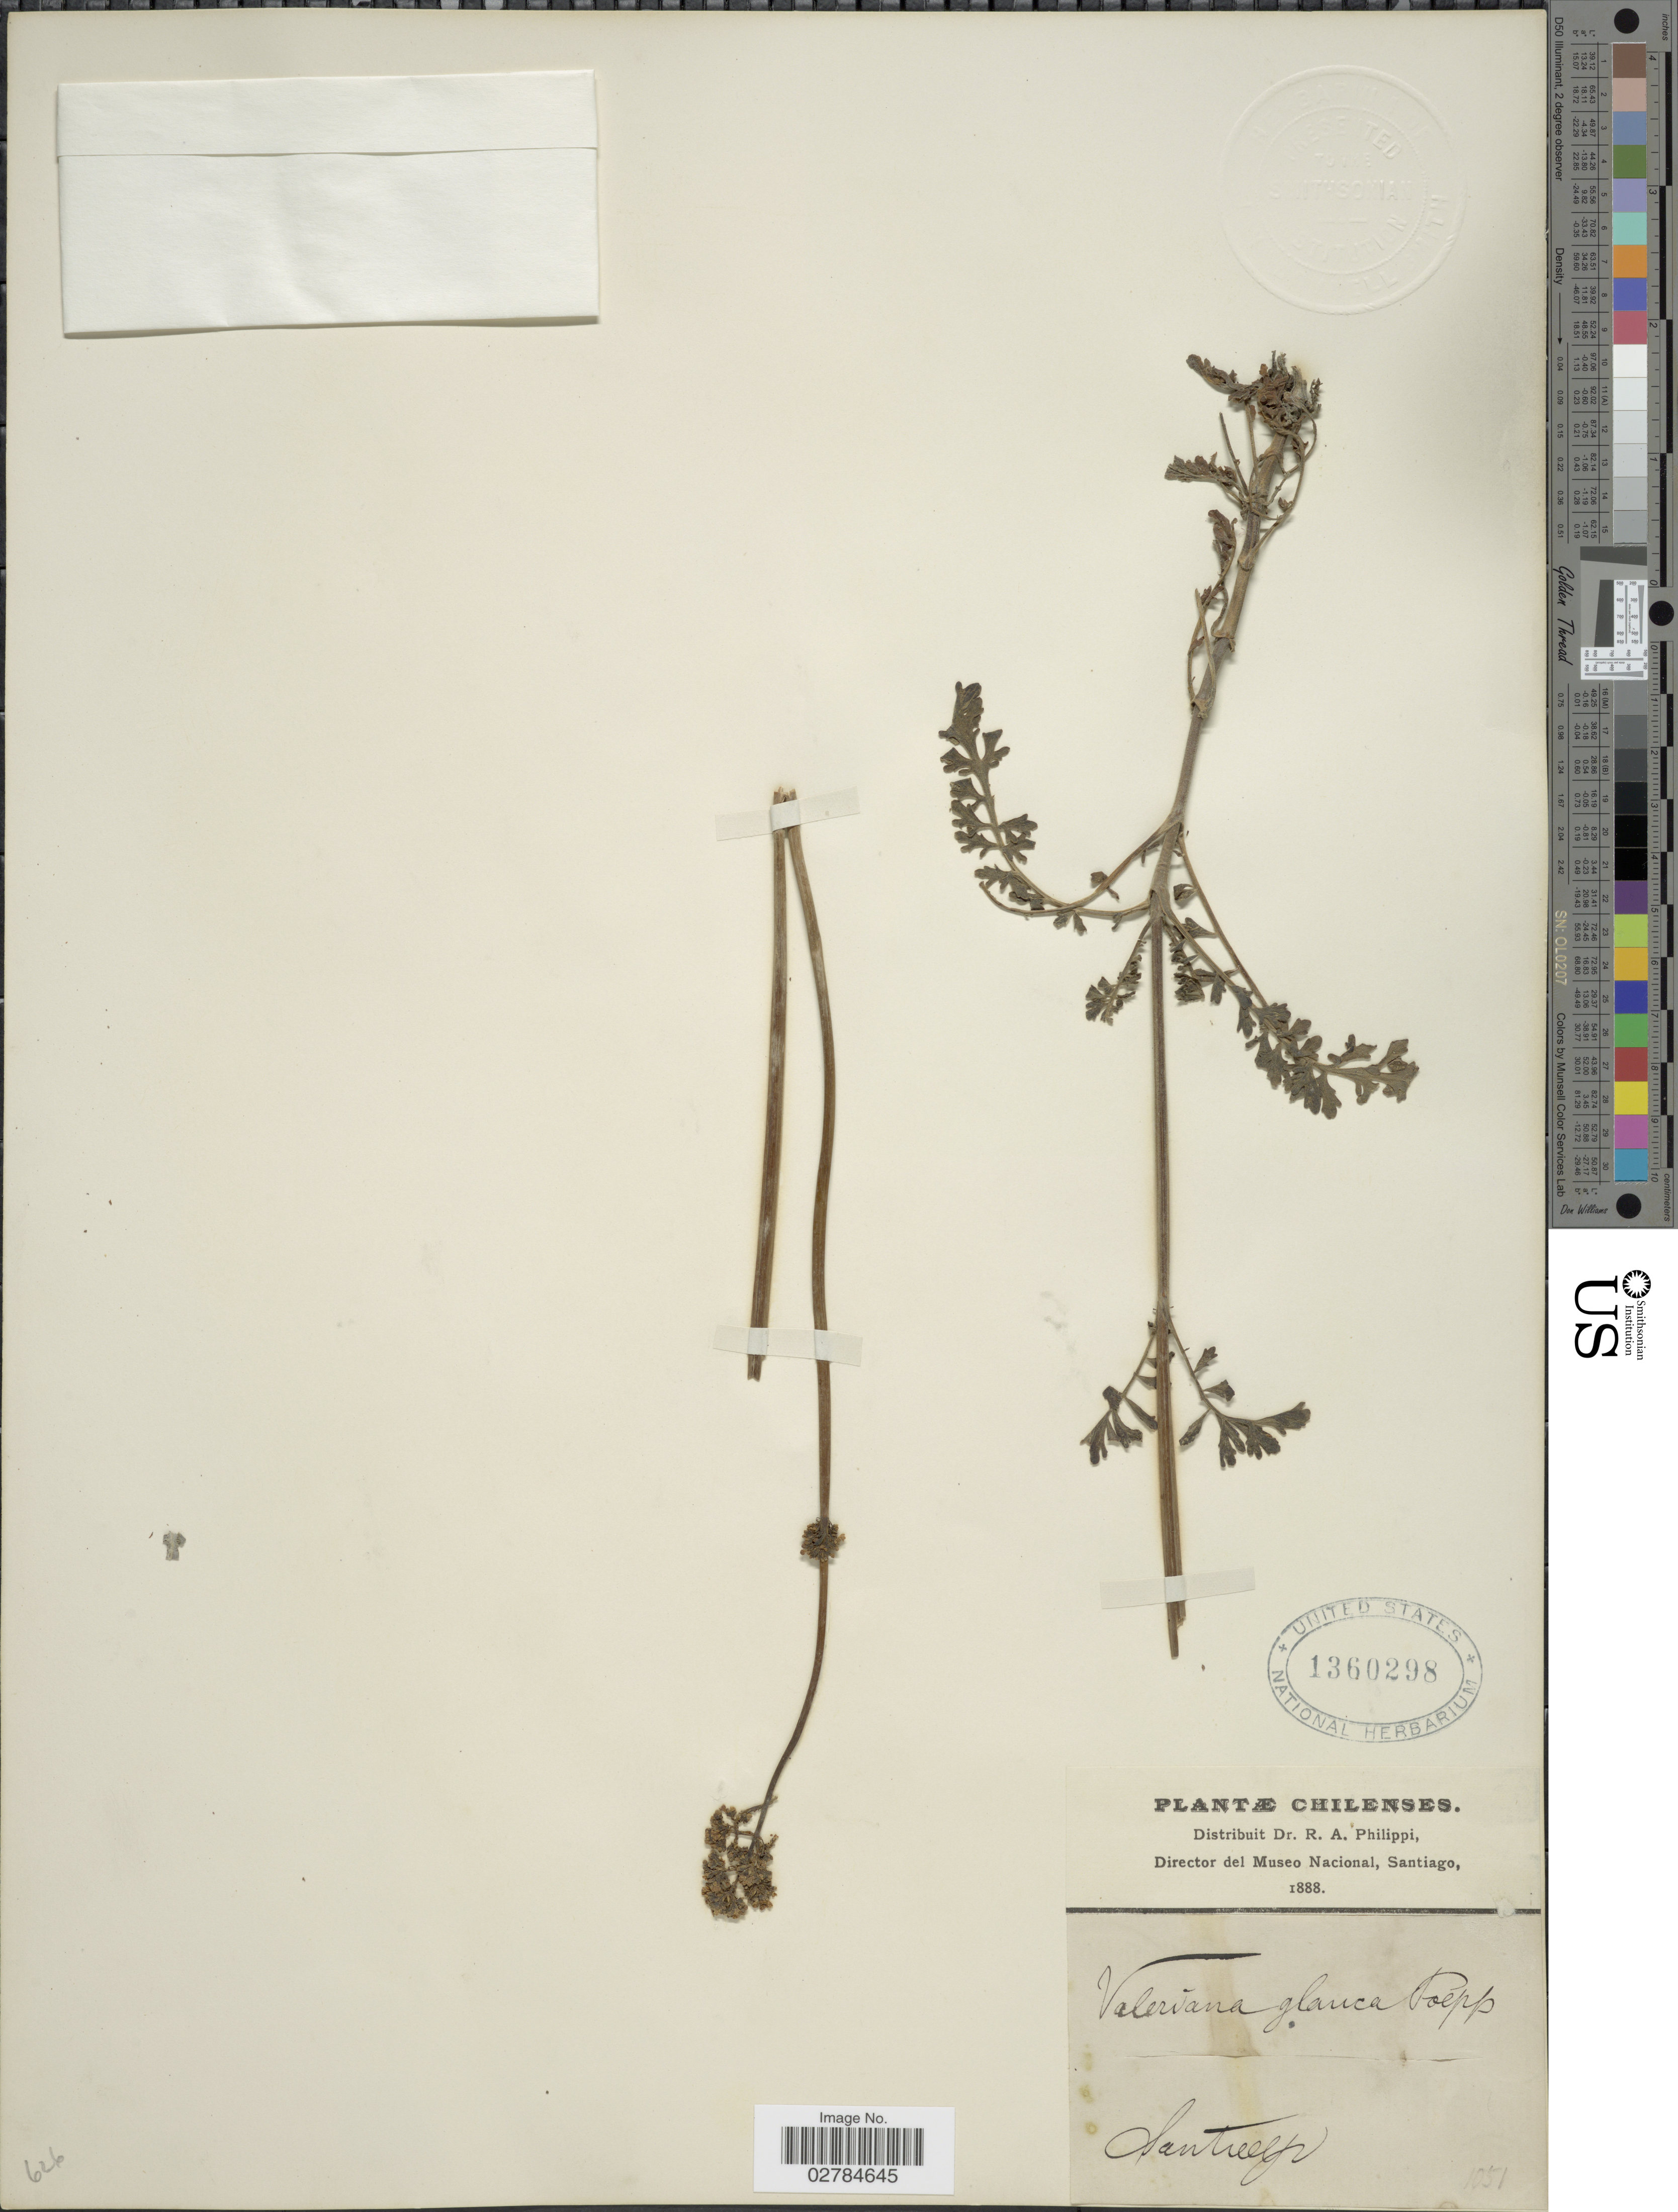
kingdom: Plantae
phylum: Tracheophyta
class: Magnoliopsida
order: Dipsacales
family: Caprifoliaceae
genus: Valeriana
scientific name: Valeriana glauca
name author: Poepp. ex DC.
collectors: R. A. Philippi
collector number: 1051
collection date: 1888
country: Chile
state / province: Región Metropolitana (RM)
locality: Santiago.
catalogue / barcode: US 1360298